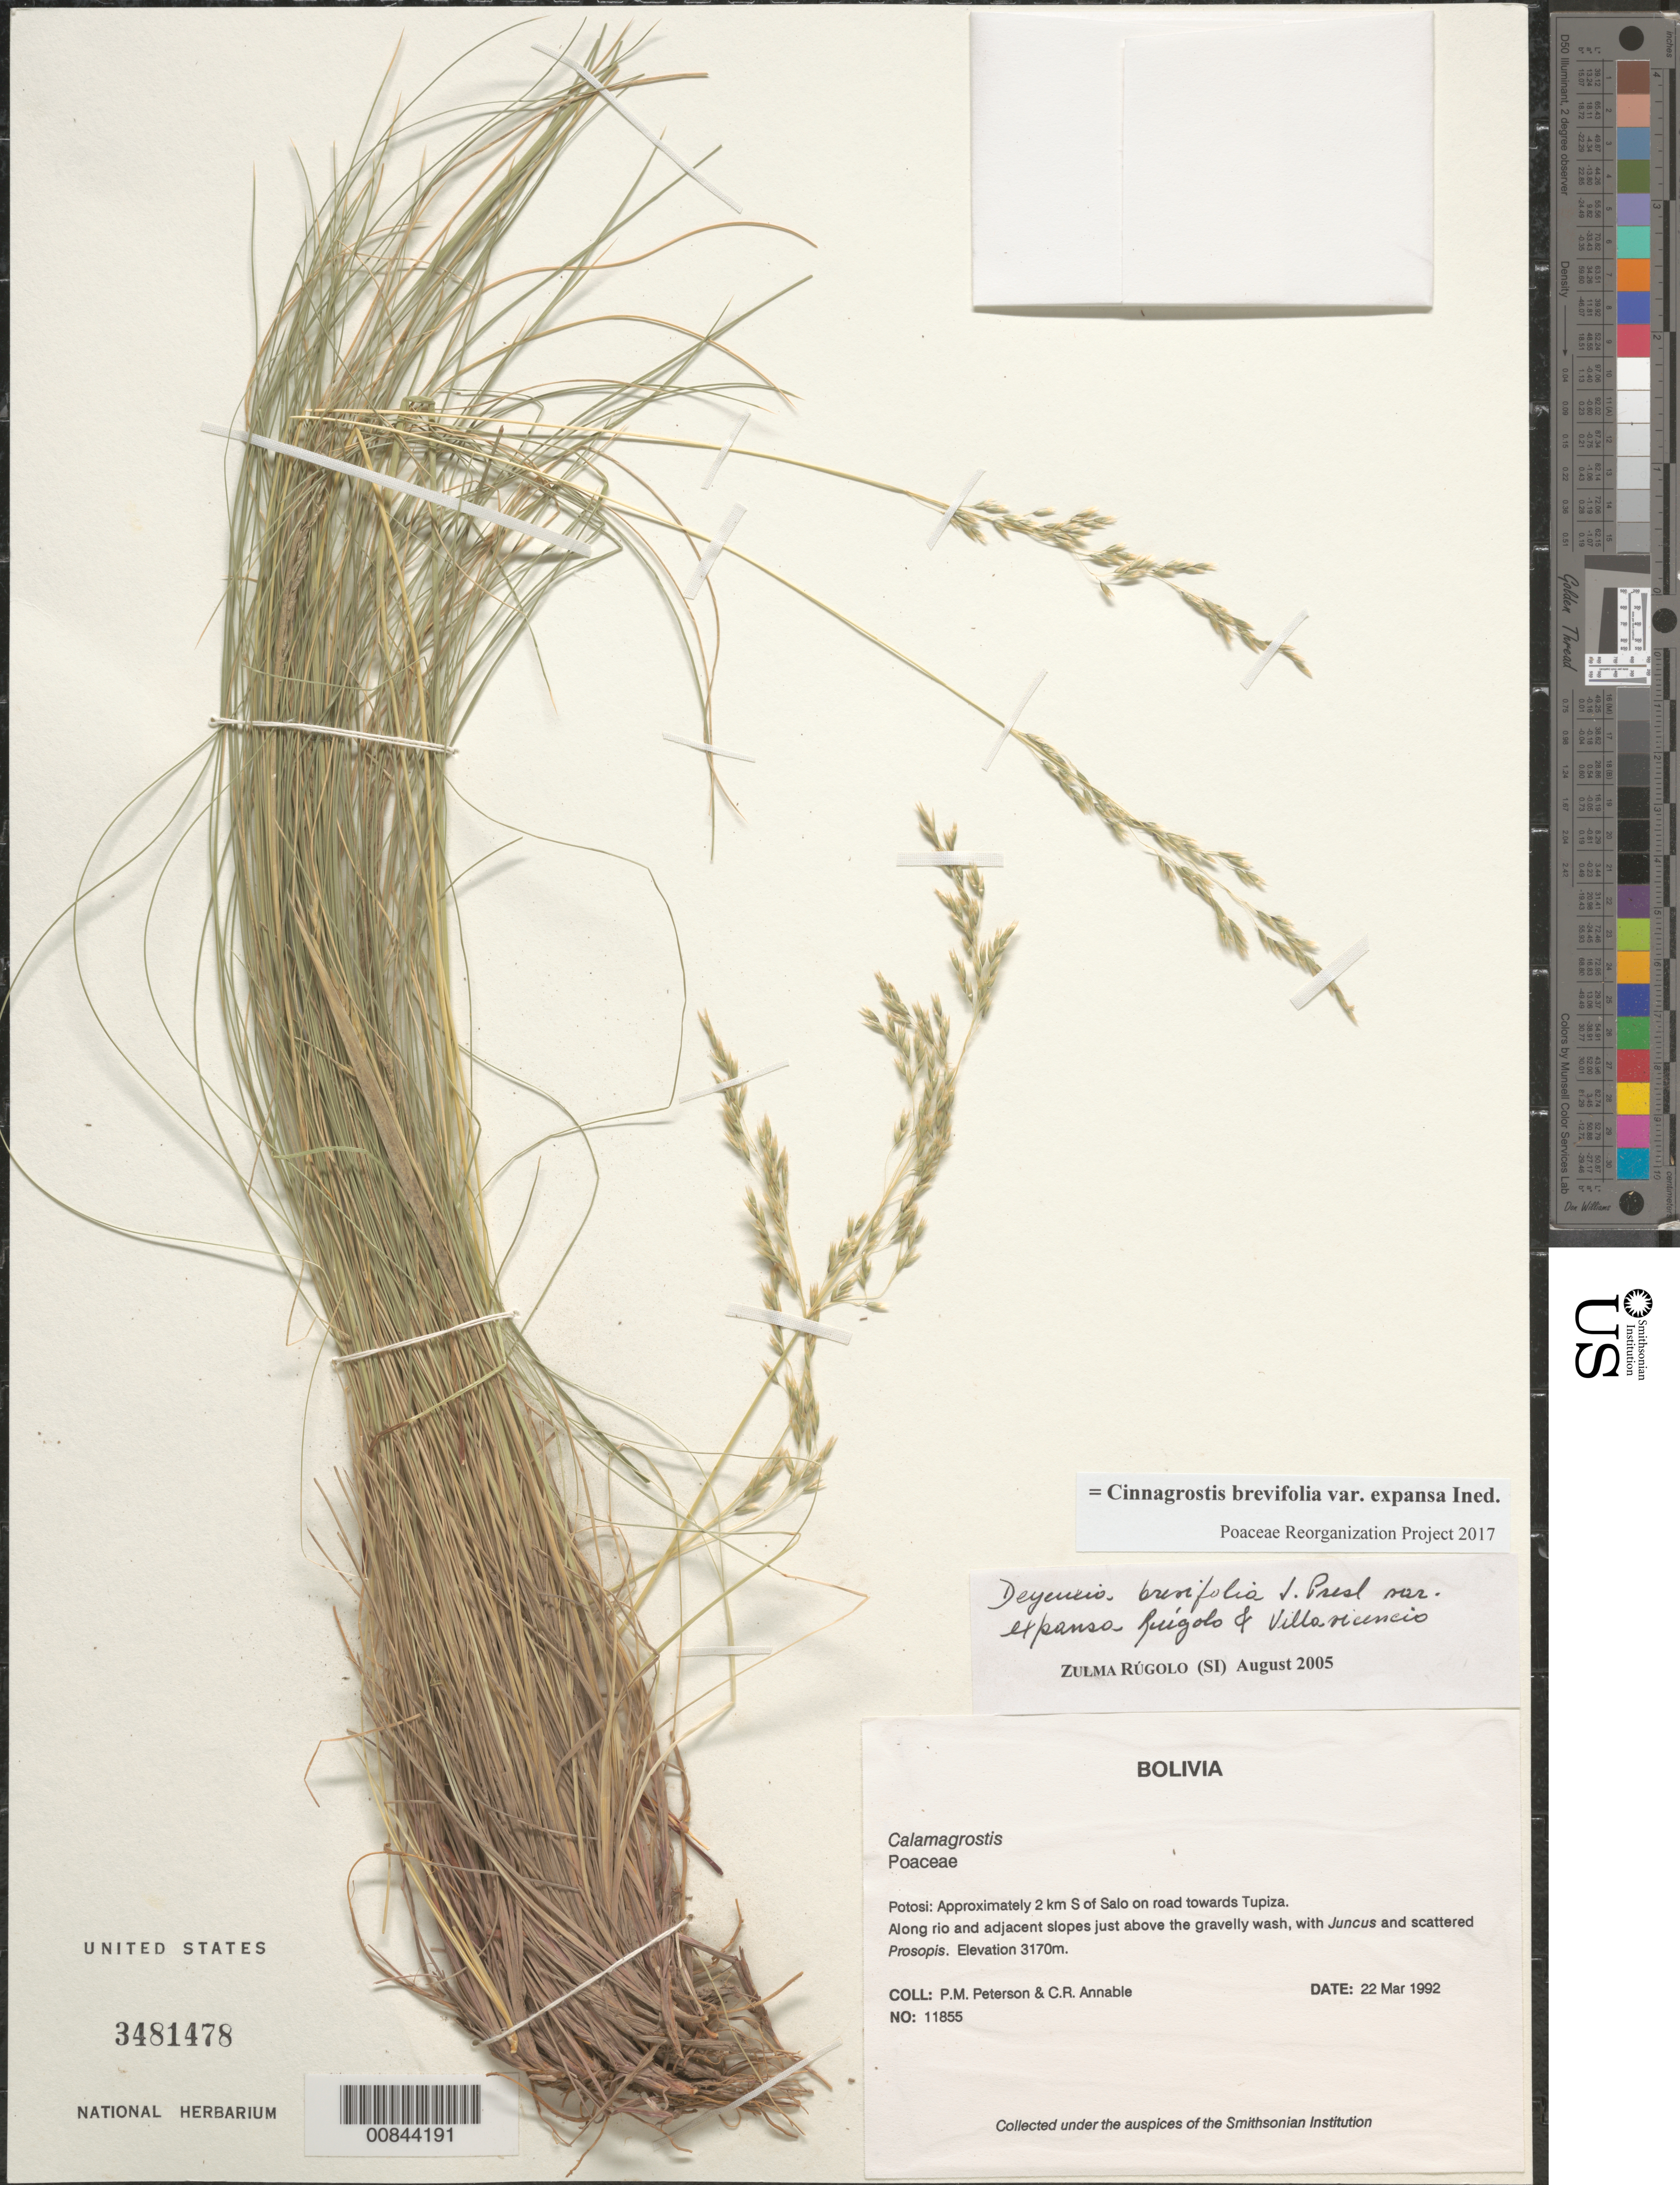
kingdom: Plantae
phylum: Tracheophyta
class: Liliopsida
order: Poales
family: Poaceae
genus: Cinnagrostis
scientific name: Cinnagrostis brevifolia var. expansa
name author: (Rúgolo & Villav.) P.M. Peterson et al.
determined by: Poaceae Reorganization Project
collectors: P. M. Peterson & C. R. Annable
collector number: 11855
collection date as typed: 22 Mar 1992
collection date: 1992-03-22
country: Bolivia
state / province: Potosi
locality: Approximately 2 km S of Salo on road towards Tupiza.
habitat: Along rio and adjacent slopes just above the gravelly wash, with Juncus and scattered Prosopis.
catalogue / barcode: US 3481478